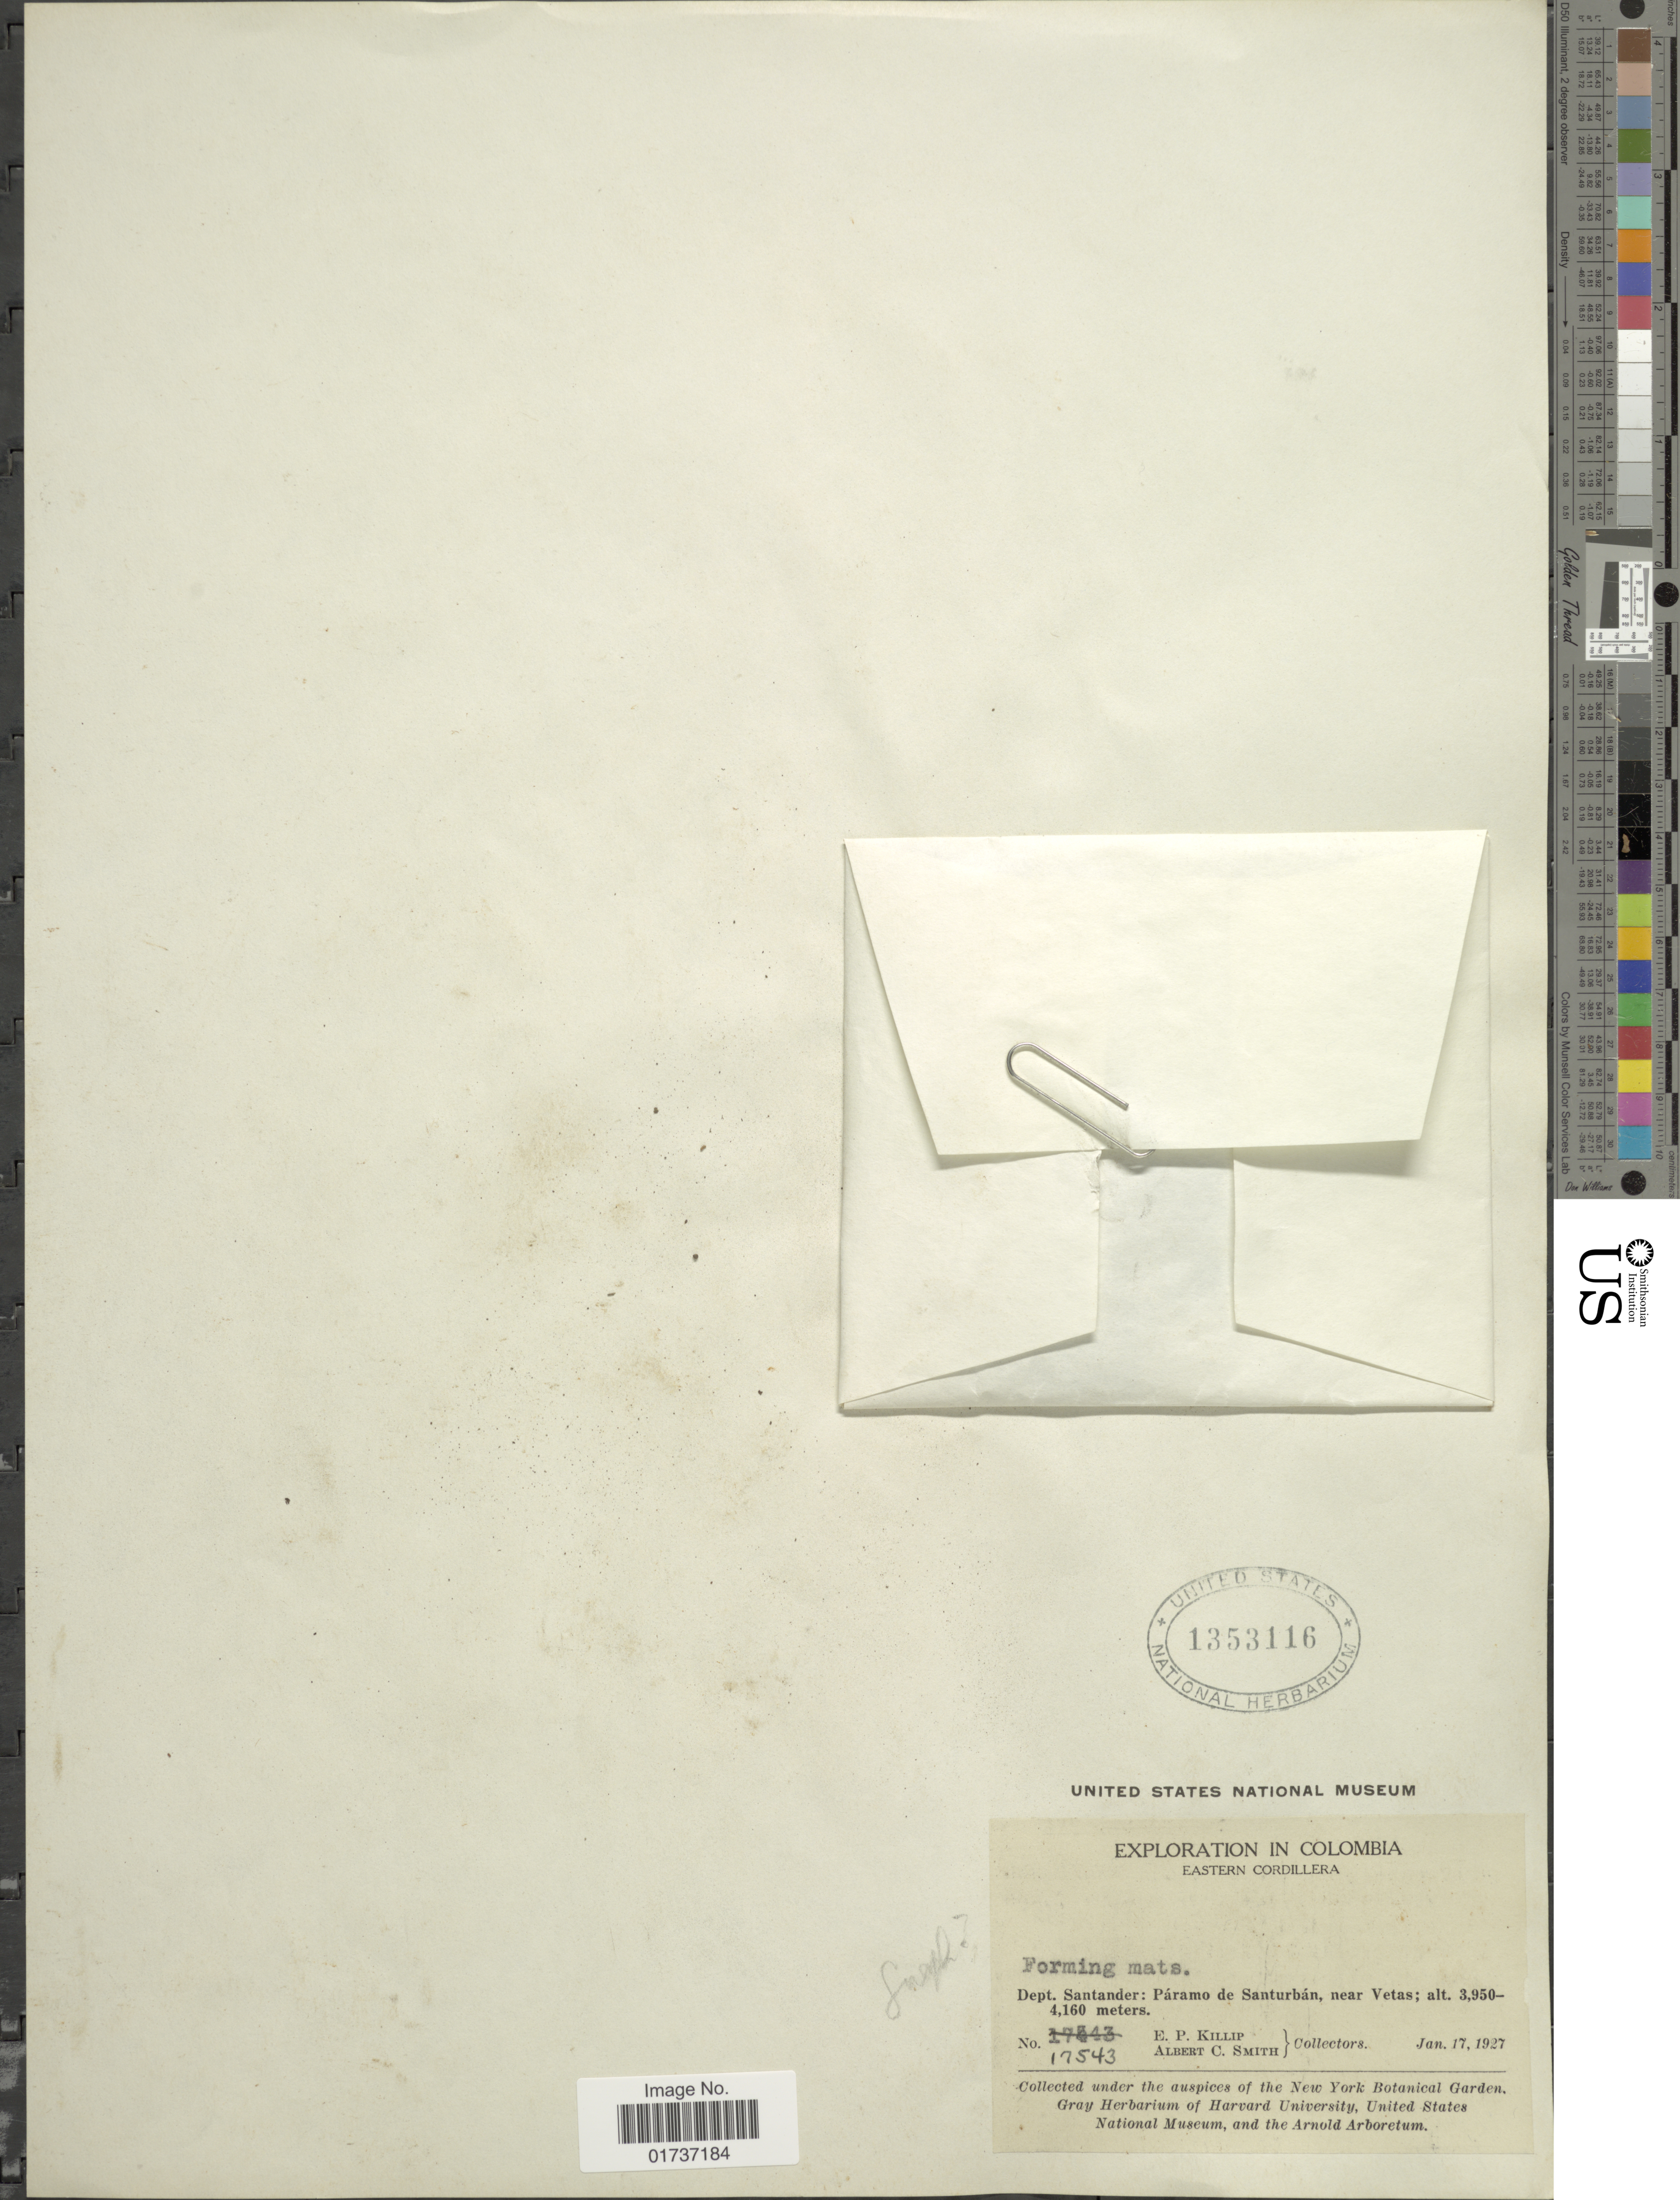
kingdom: Plantae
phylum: Tracheophyta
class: Magnoliopsida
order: Asterales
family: Asteraceae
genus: Gnaphalium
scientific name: Gnaphalium sp.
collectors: E. P. Killip & A. C. Smith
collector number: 17543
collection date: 1927-01-17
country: Colombia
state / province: Santander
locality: Eastern Cordillera, Dept Santander: Páramo de Santurbán, near Vetas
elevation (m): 3950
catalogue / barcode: US 1353116